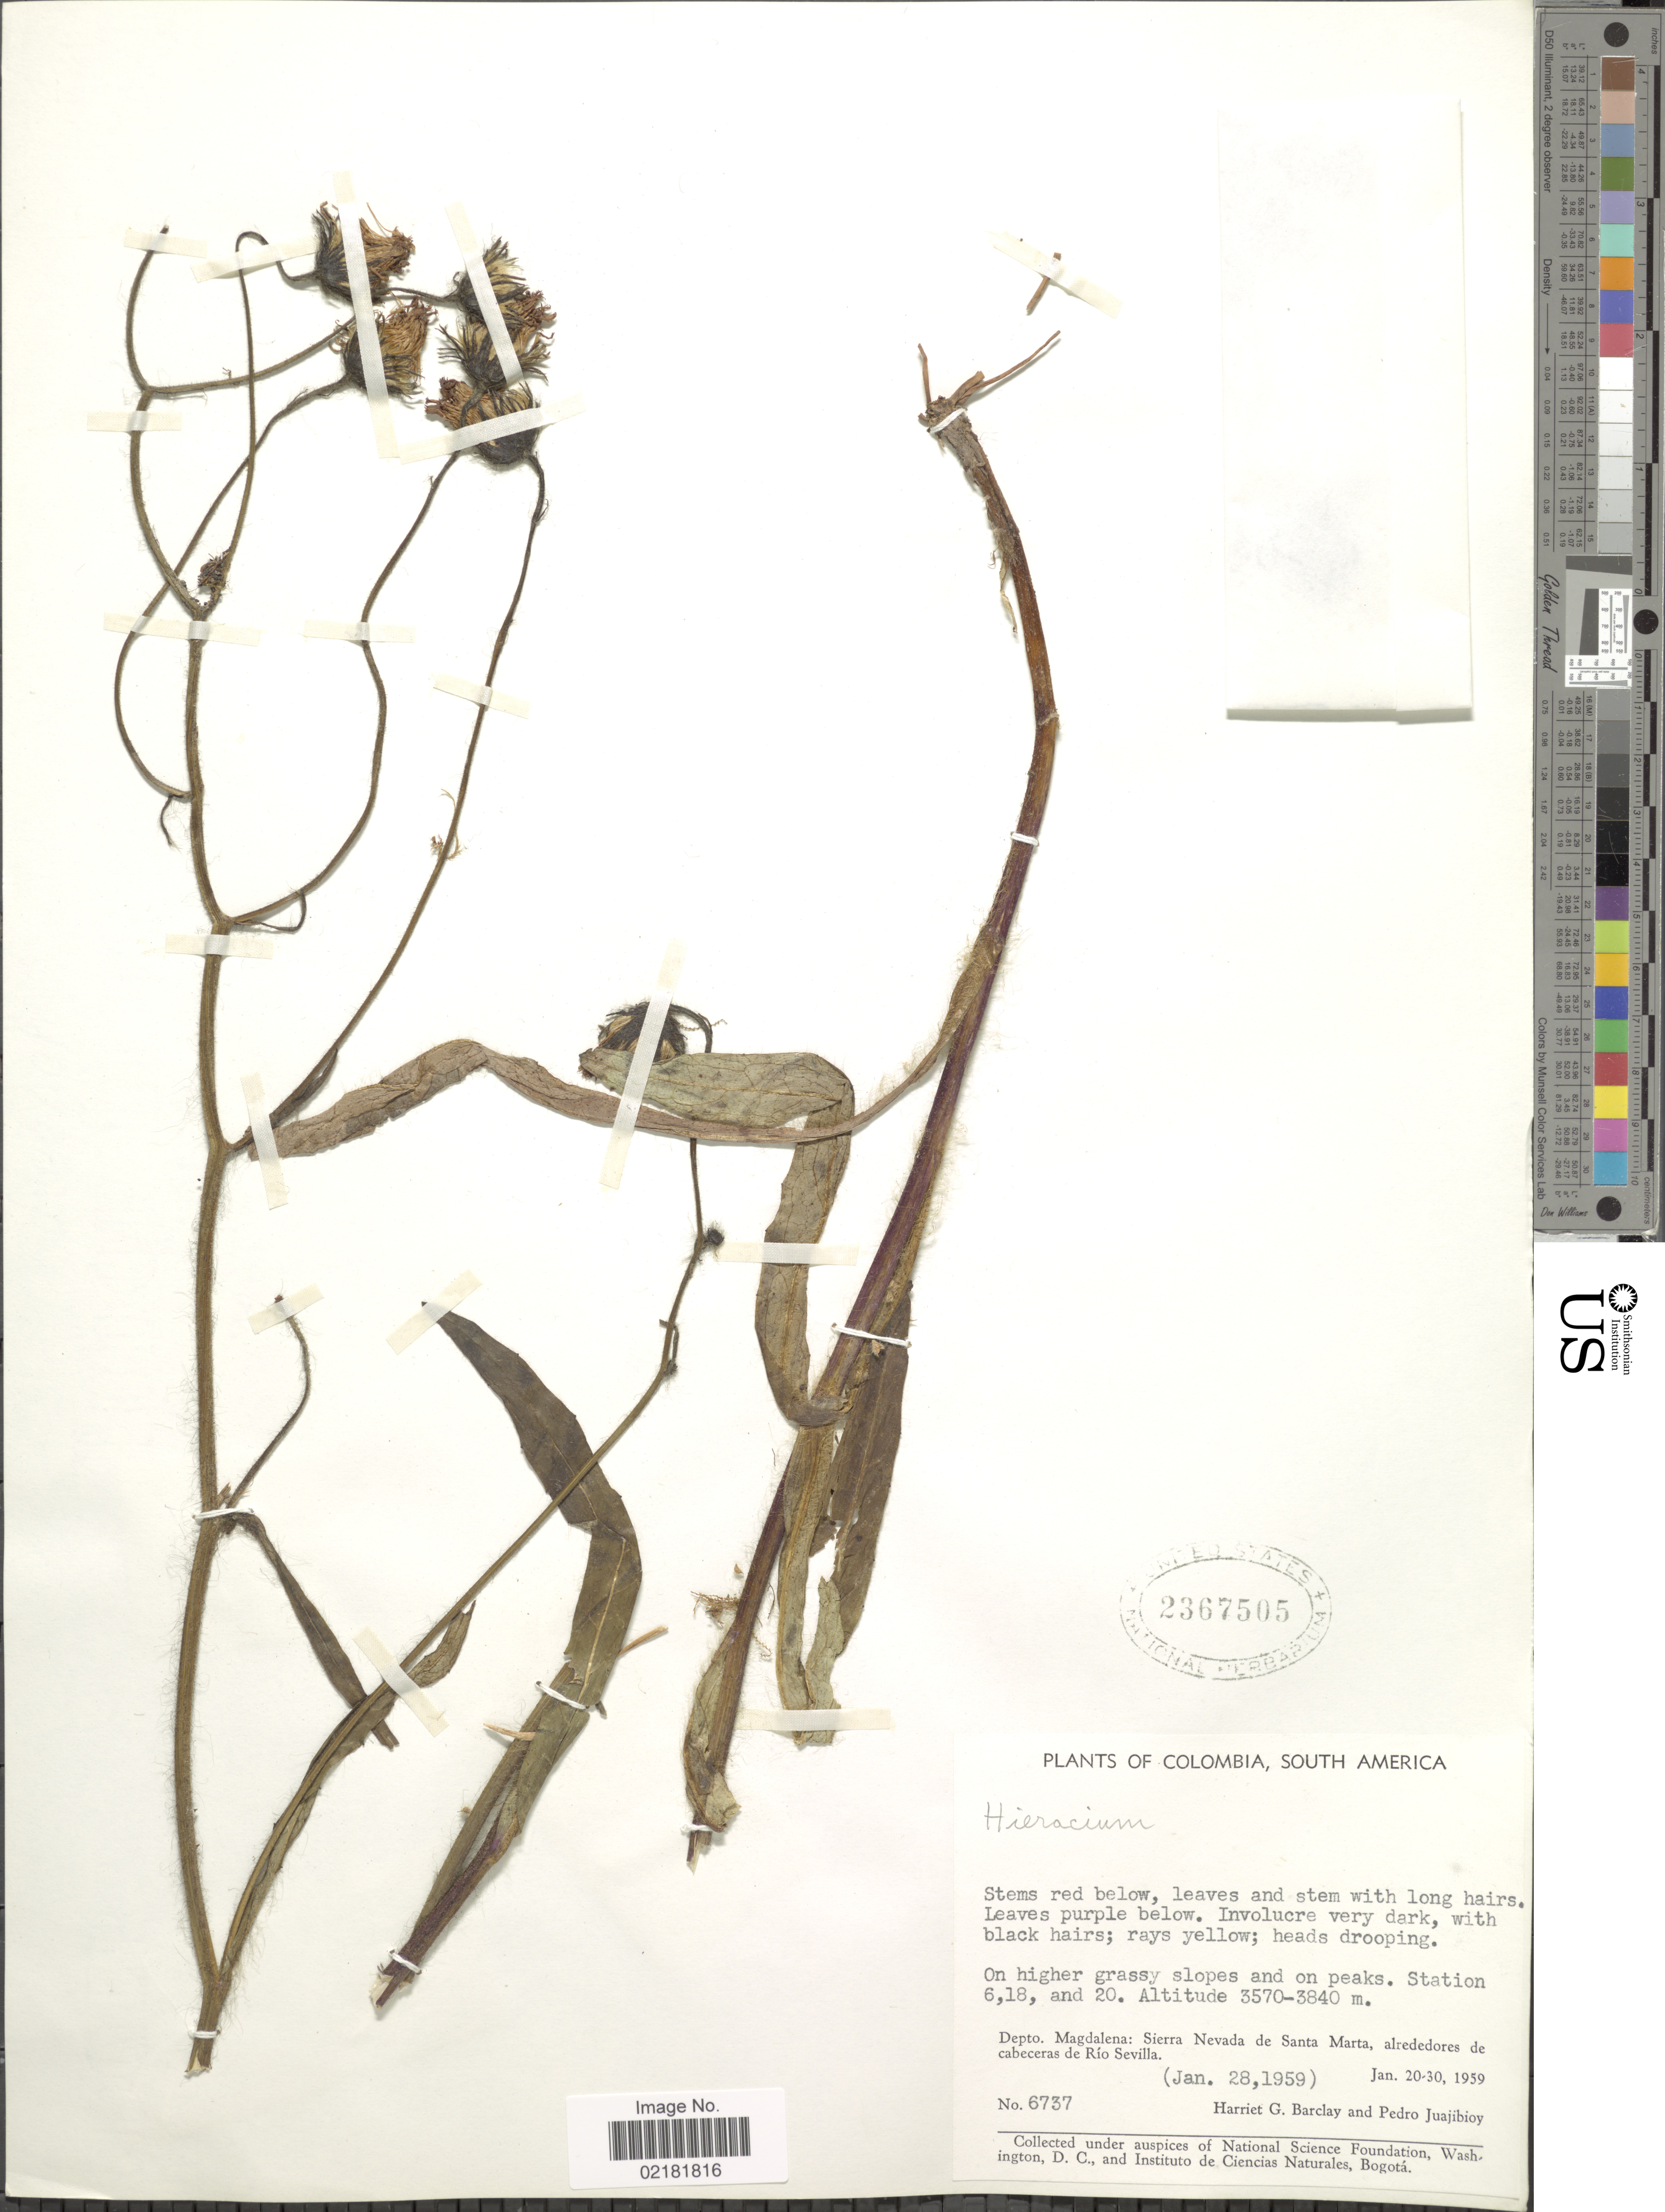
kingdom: Plantae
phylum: Tracheophyta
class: Magnoliopsida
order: Asterales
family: Asteraceae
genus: Hieracium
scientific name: Hieracium repandulare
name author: Druce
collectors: H. G. Barclay & P. Juajibioy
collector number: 6737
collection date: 1959-01-28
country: Colombia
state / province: Magdalena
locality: Station 6,18, and 20, Sierra Nevada de Santa Marta, alrededores de cabeceras de Rio Sevilla.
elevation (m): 3570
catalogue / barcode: US 2367505